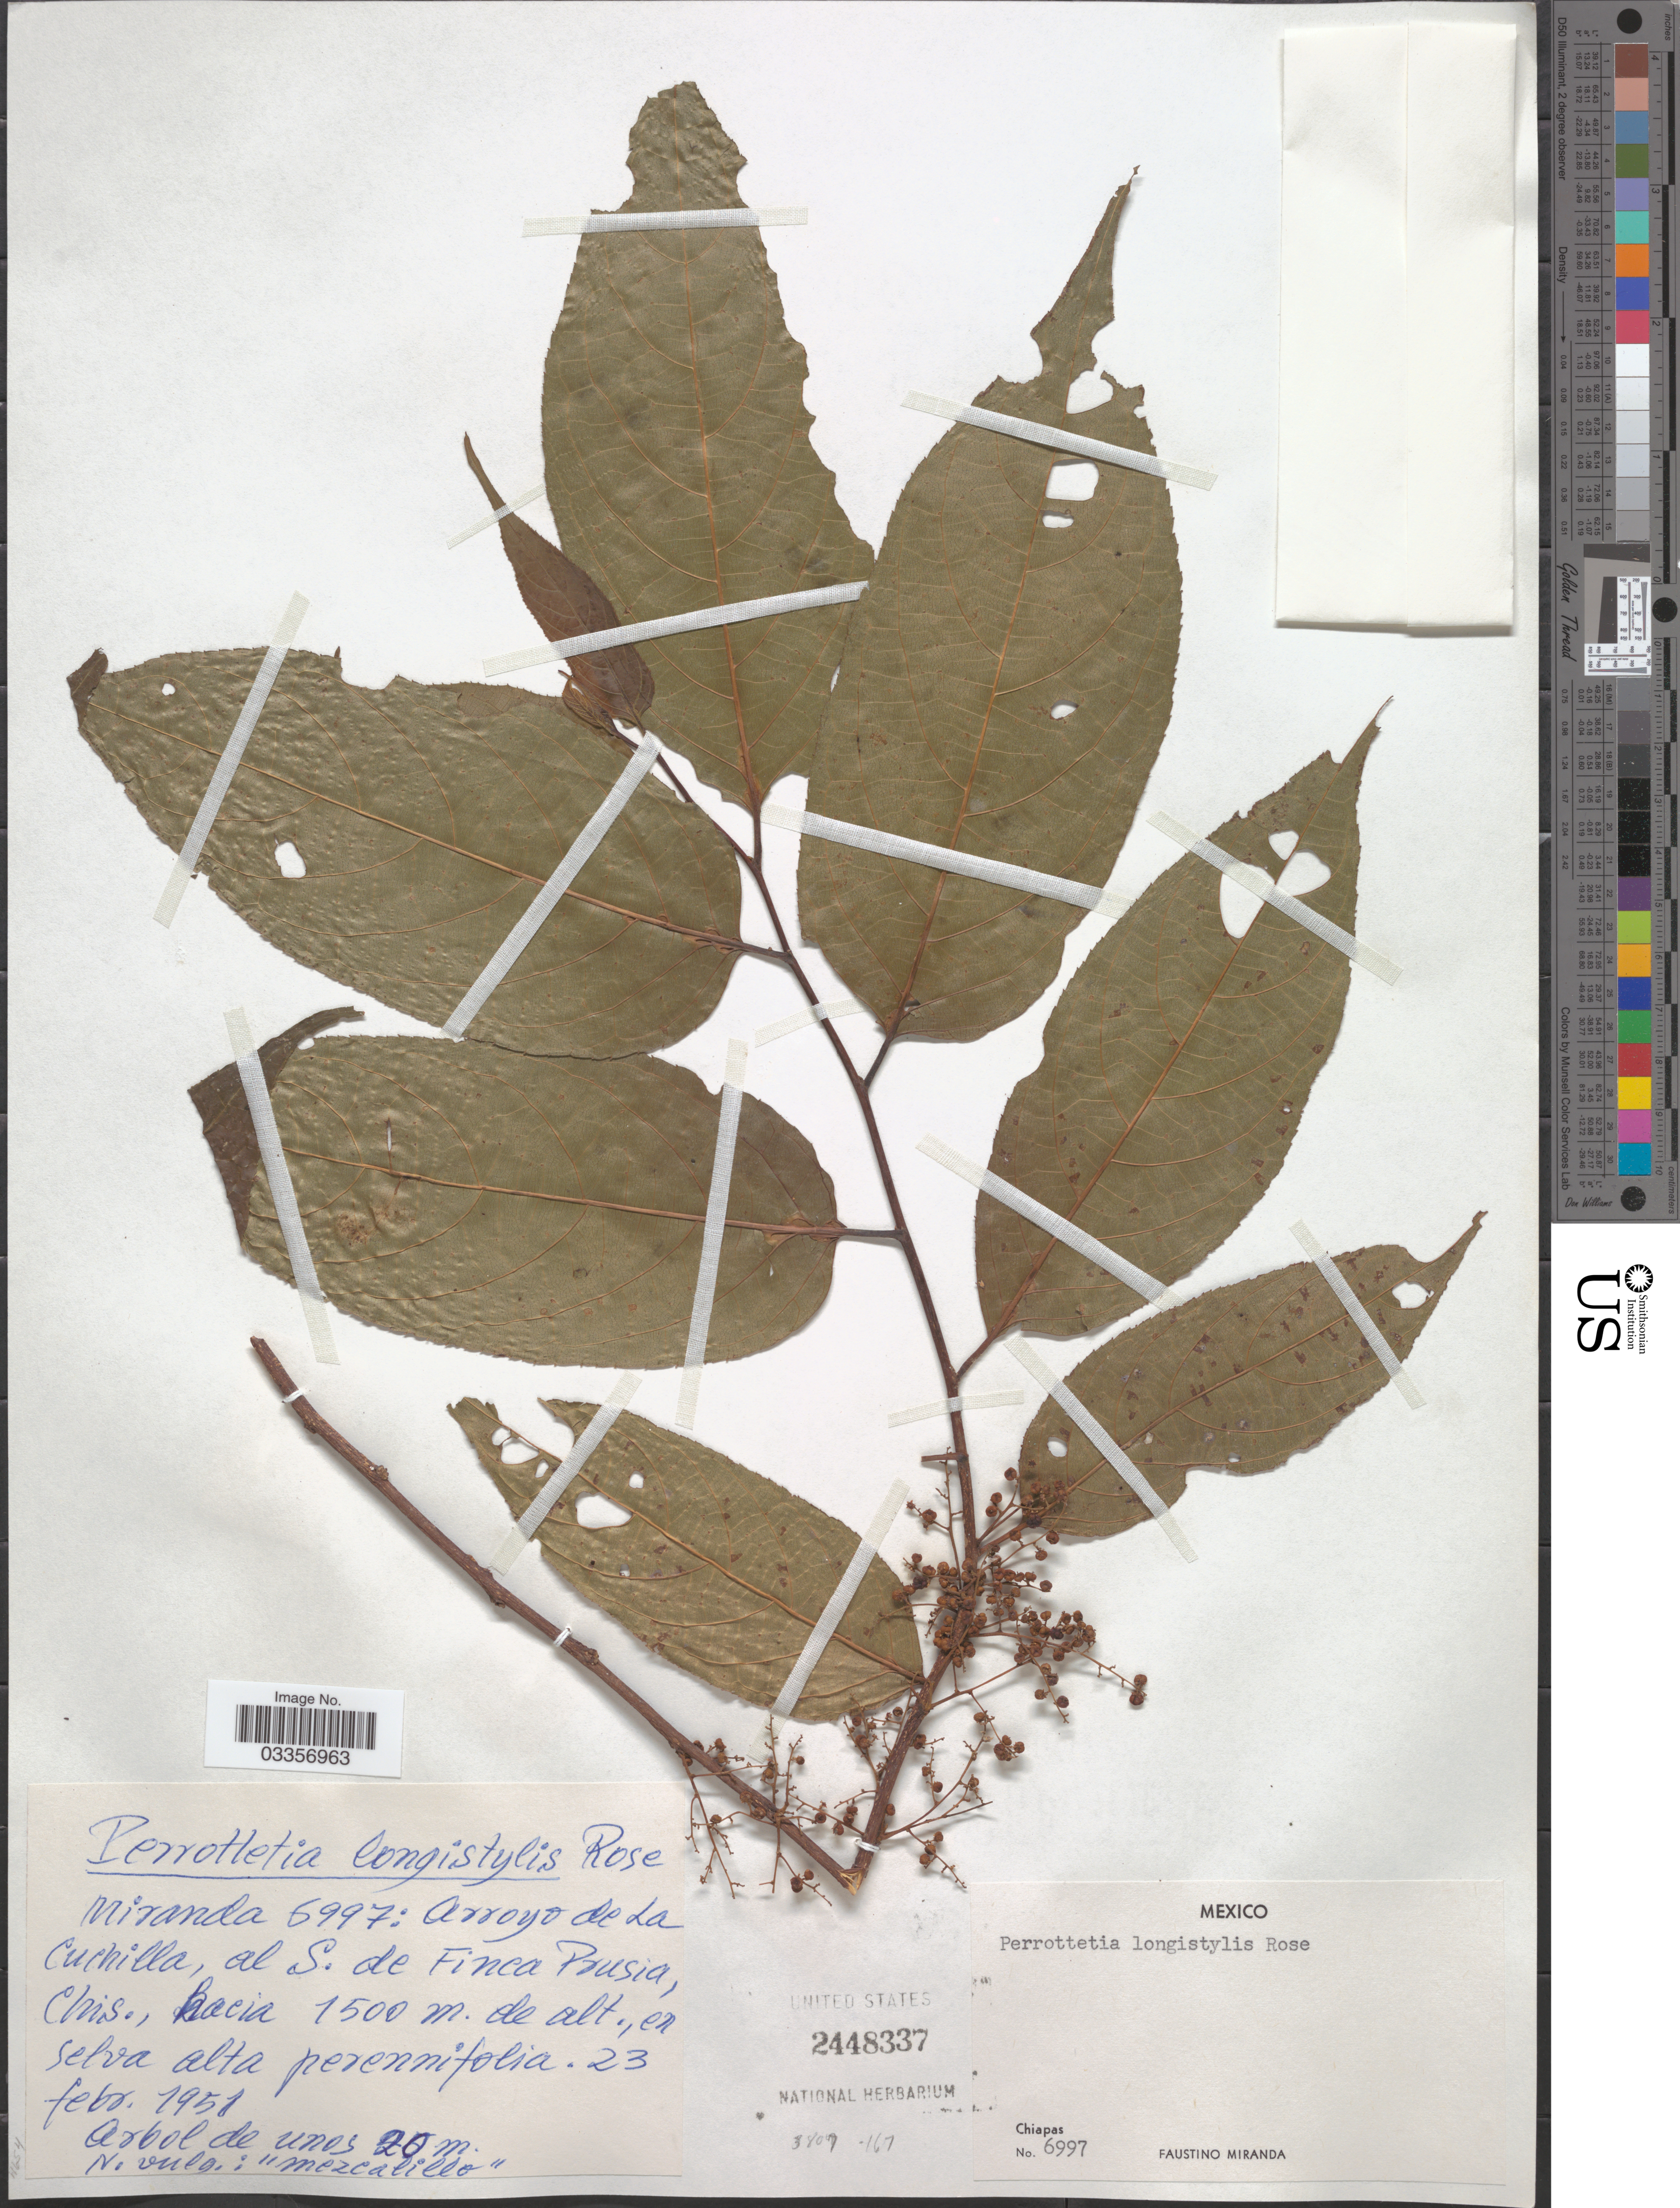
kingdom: Plantae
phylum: Tracheophyta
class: Magnoliopsida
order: Huerteales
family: Dipentodontaceae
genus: Perrottetia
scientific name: Perrottetia longistylis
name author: Rose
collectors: F. Miranda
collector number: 6997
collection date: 1951-02-23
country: Mexico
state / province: Chiapas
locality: Arroyo de La Cuchilla, al S. de Finca Prusia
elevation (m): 1500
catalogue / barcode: US 2448337